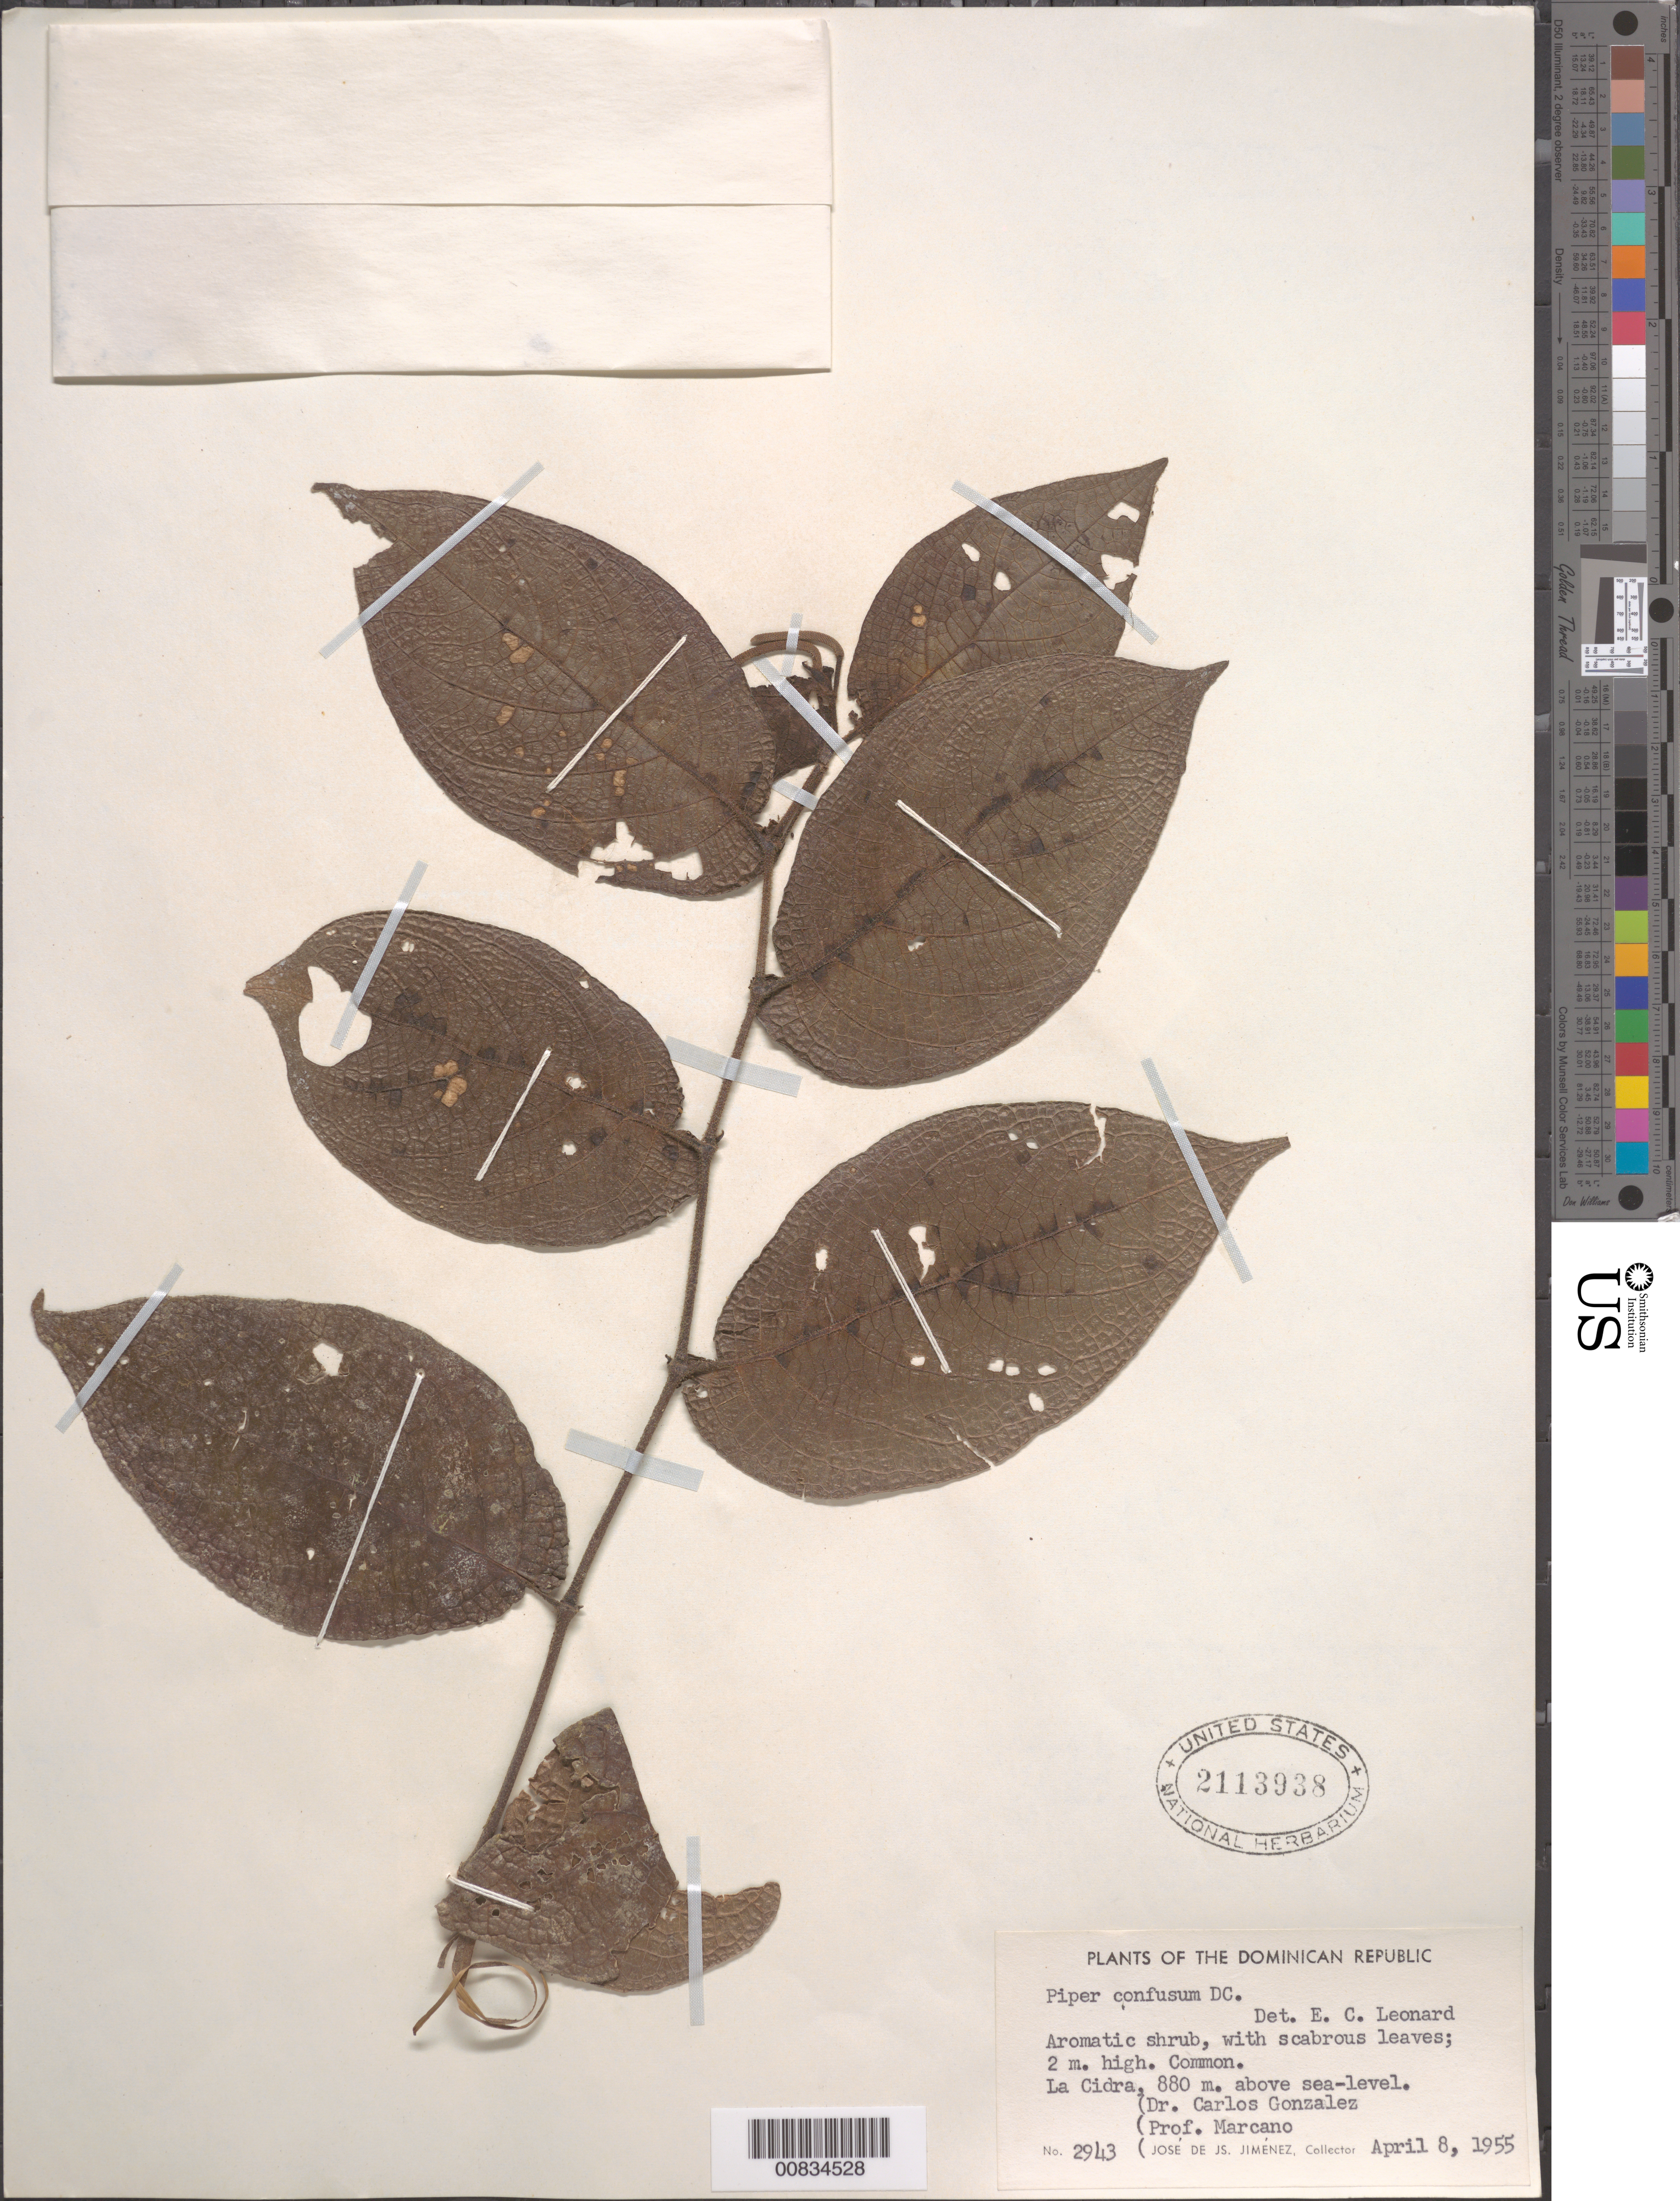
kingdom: Plantae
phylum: Tracheophyta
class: Magnoliopsida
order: Piperales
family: Piperaceae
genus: Piper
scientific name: Piper confusum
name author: C. DC.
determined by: Leonard, Emery C., (US)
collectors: J. J. Jiménez, C. Gonzalez & E. J. Marcano F.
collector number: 2943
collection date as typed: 08 Apr 1955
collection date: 1955-04-08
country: Dominican Republic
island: Hispaniola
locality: La Cidra.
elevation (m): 880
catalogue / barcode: US 2113938